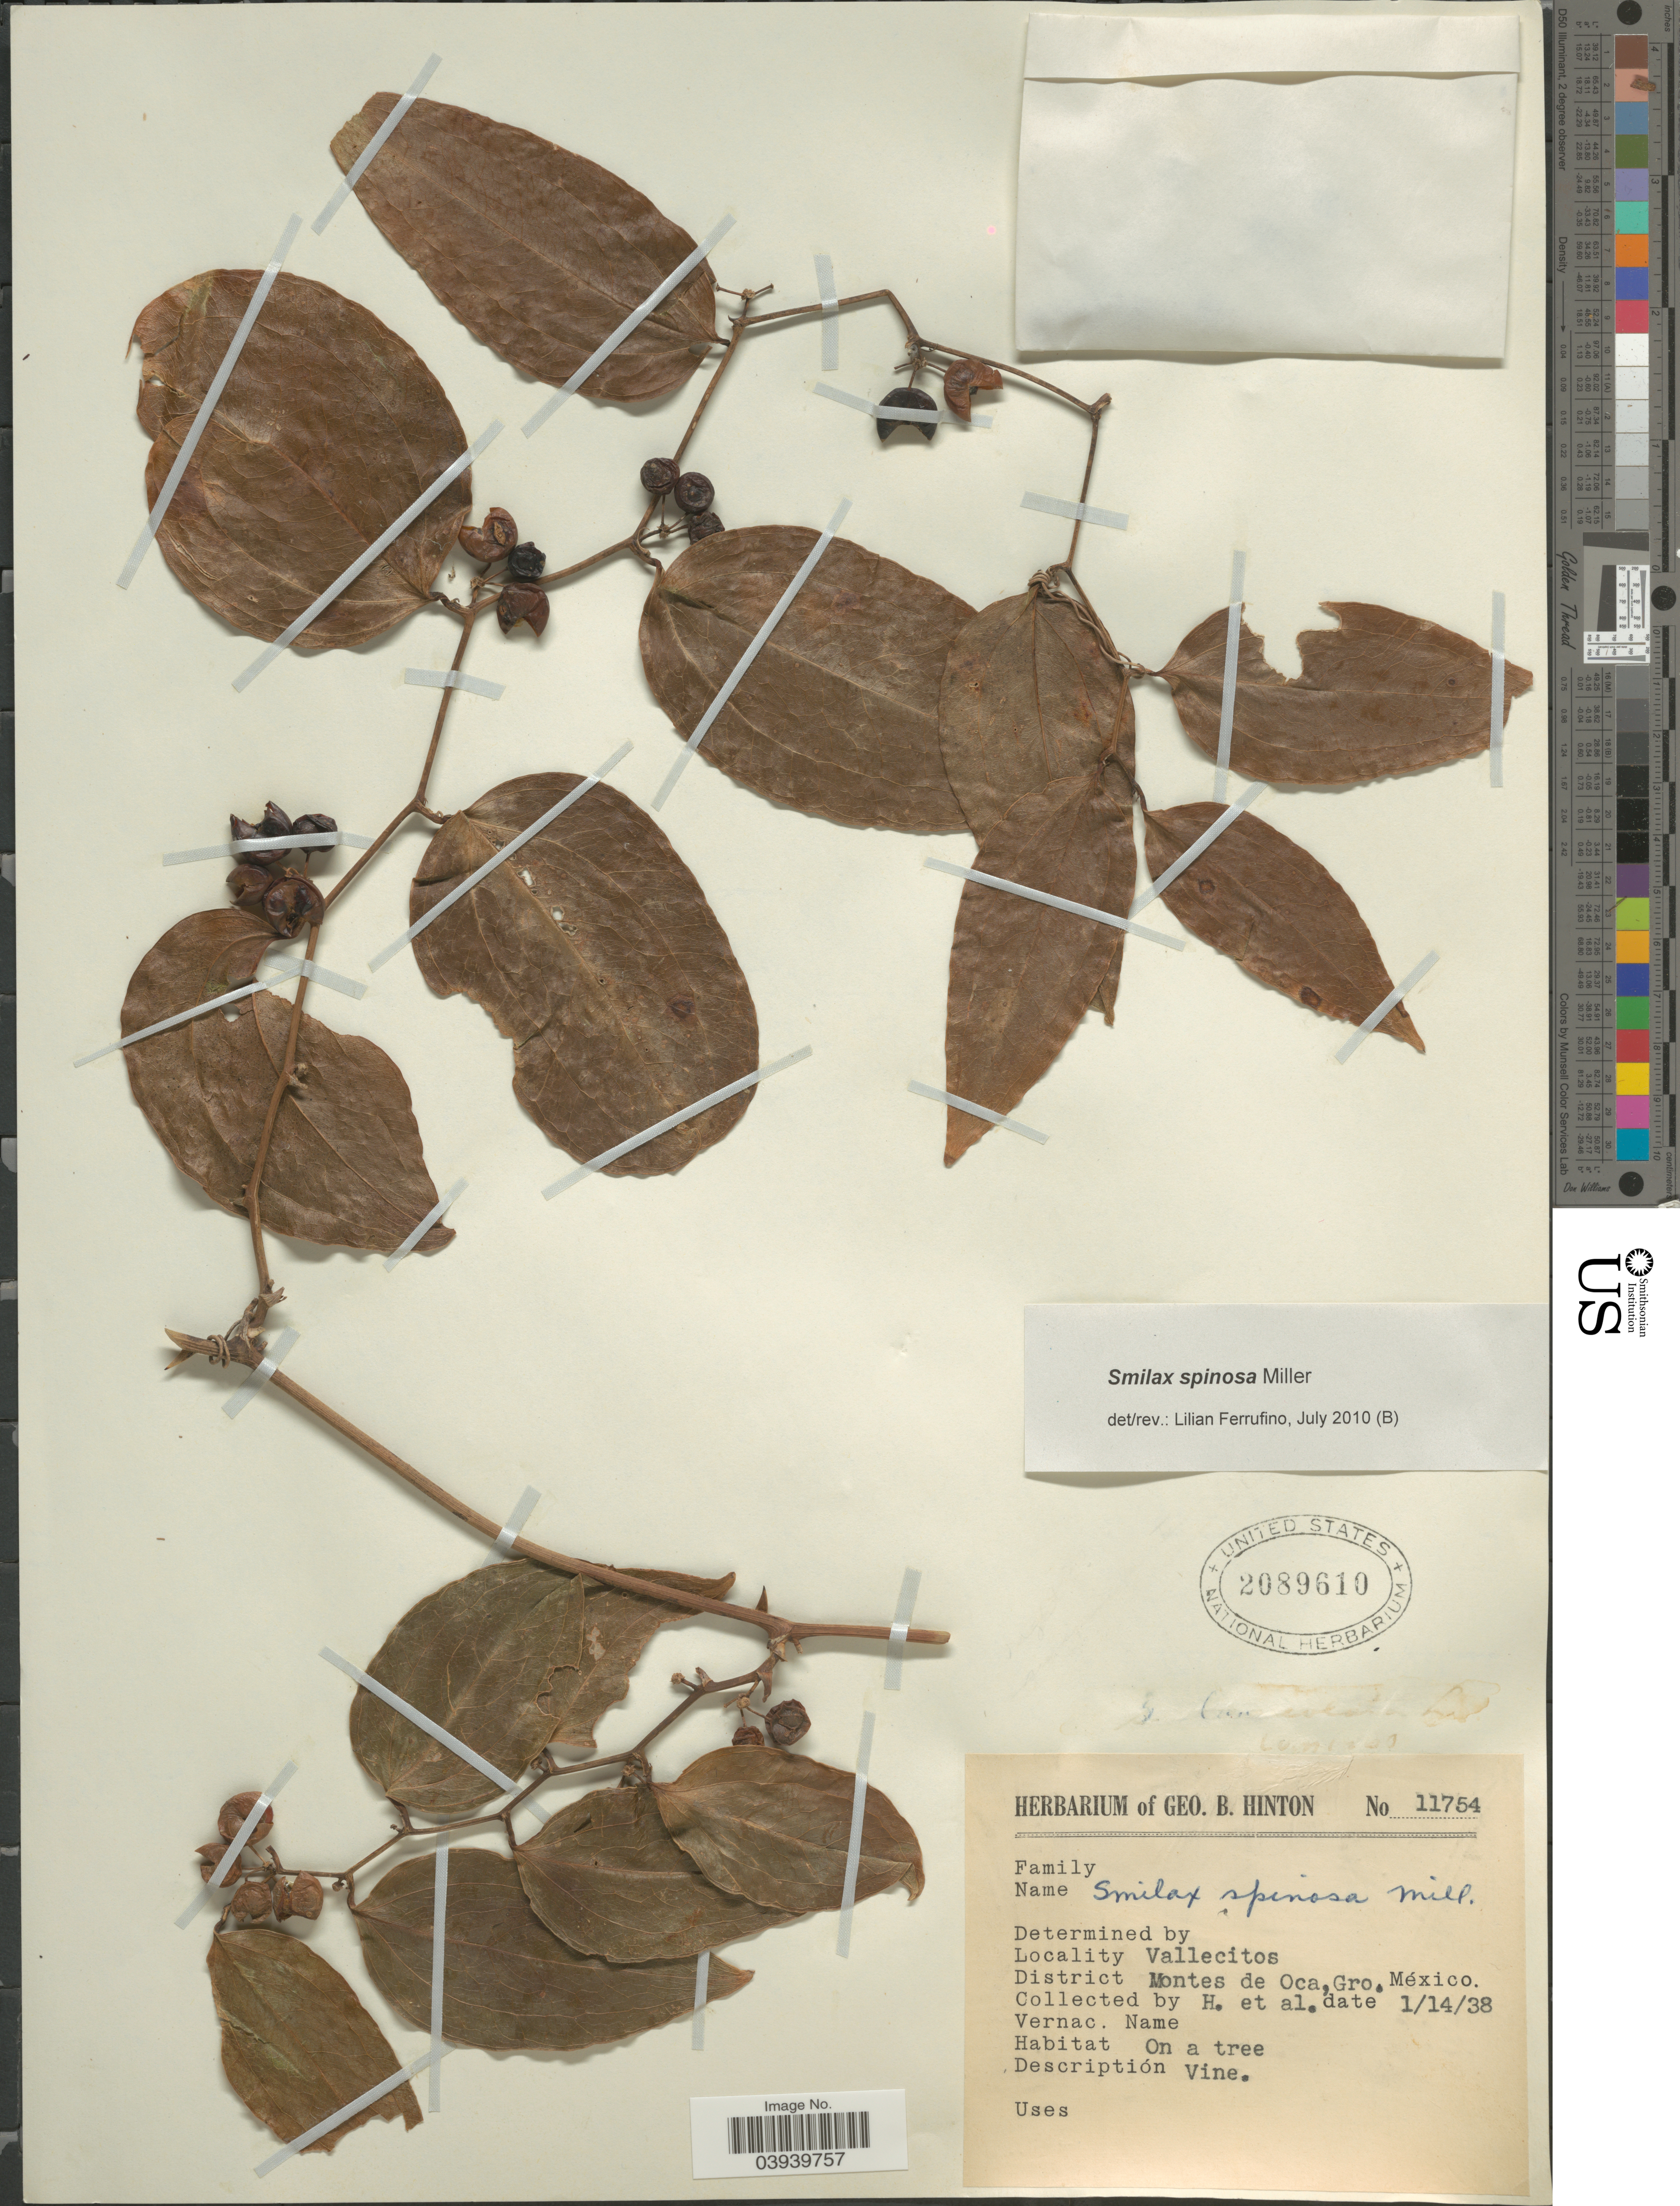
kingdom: Plantae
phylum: Tracheophyta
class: Liliopsida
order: Liliales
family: Smilacaceae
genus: Smilax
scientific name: Smilax spinosa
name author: Mill.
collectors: G. B. Hinton & et al.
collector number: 11754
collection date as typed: Transcribed d/m/y: 14/1/38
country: Mexico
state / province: Guerrero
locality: Vallecitos. District Montes de Oca.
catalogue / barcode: US 2089610